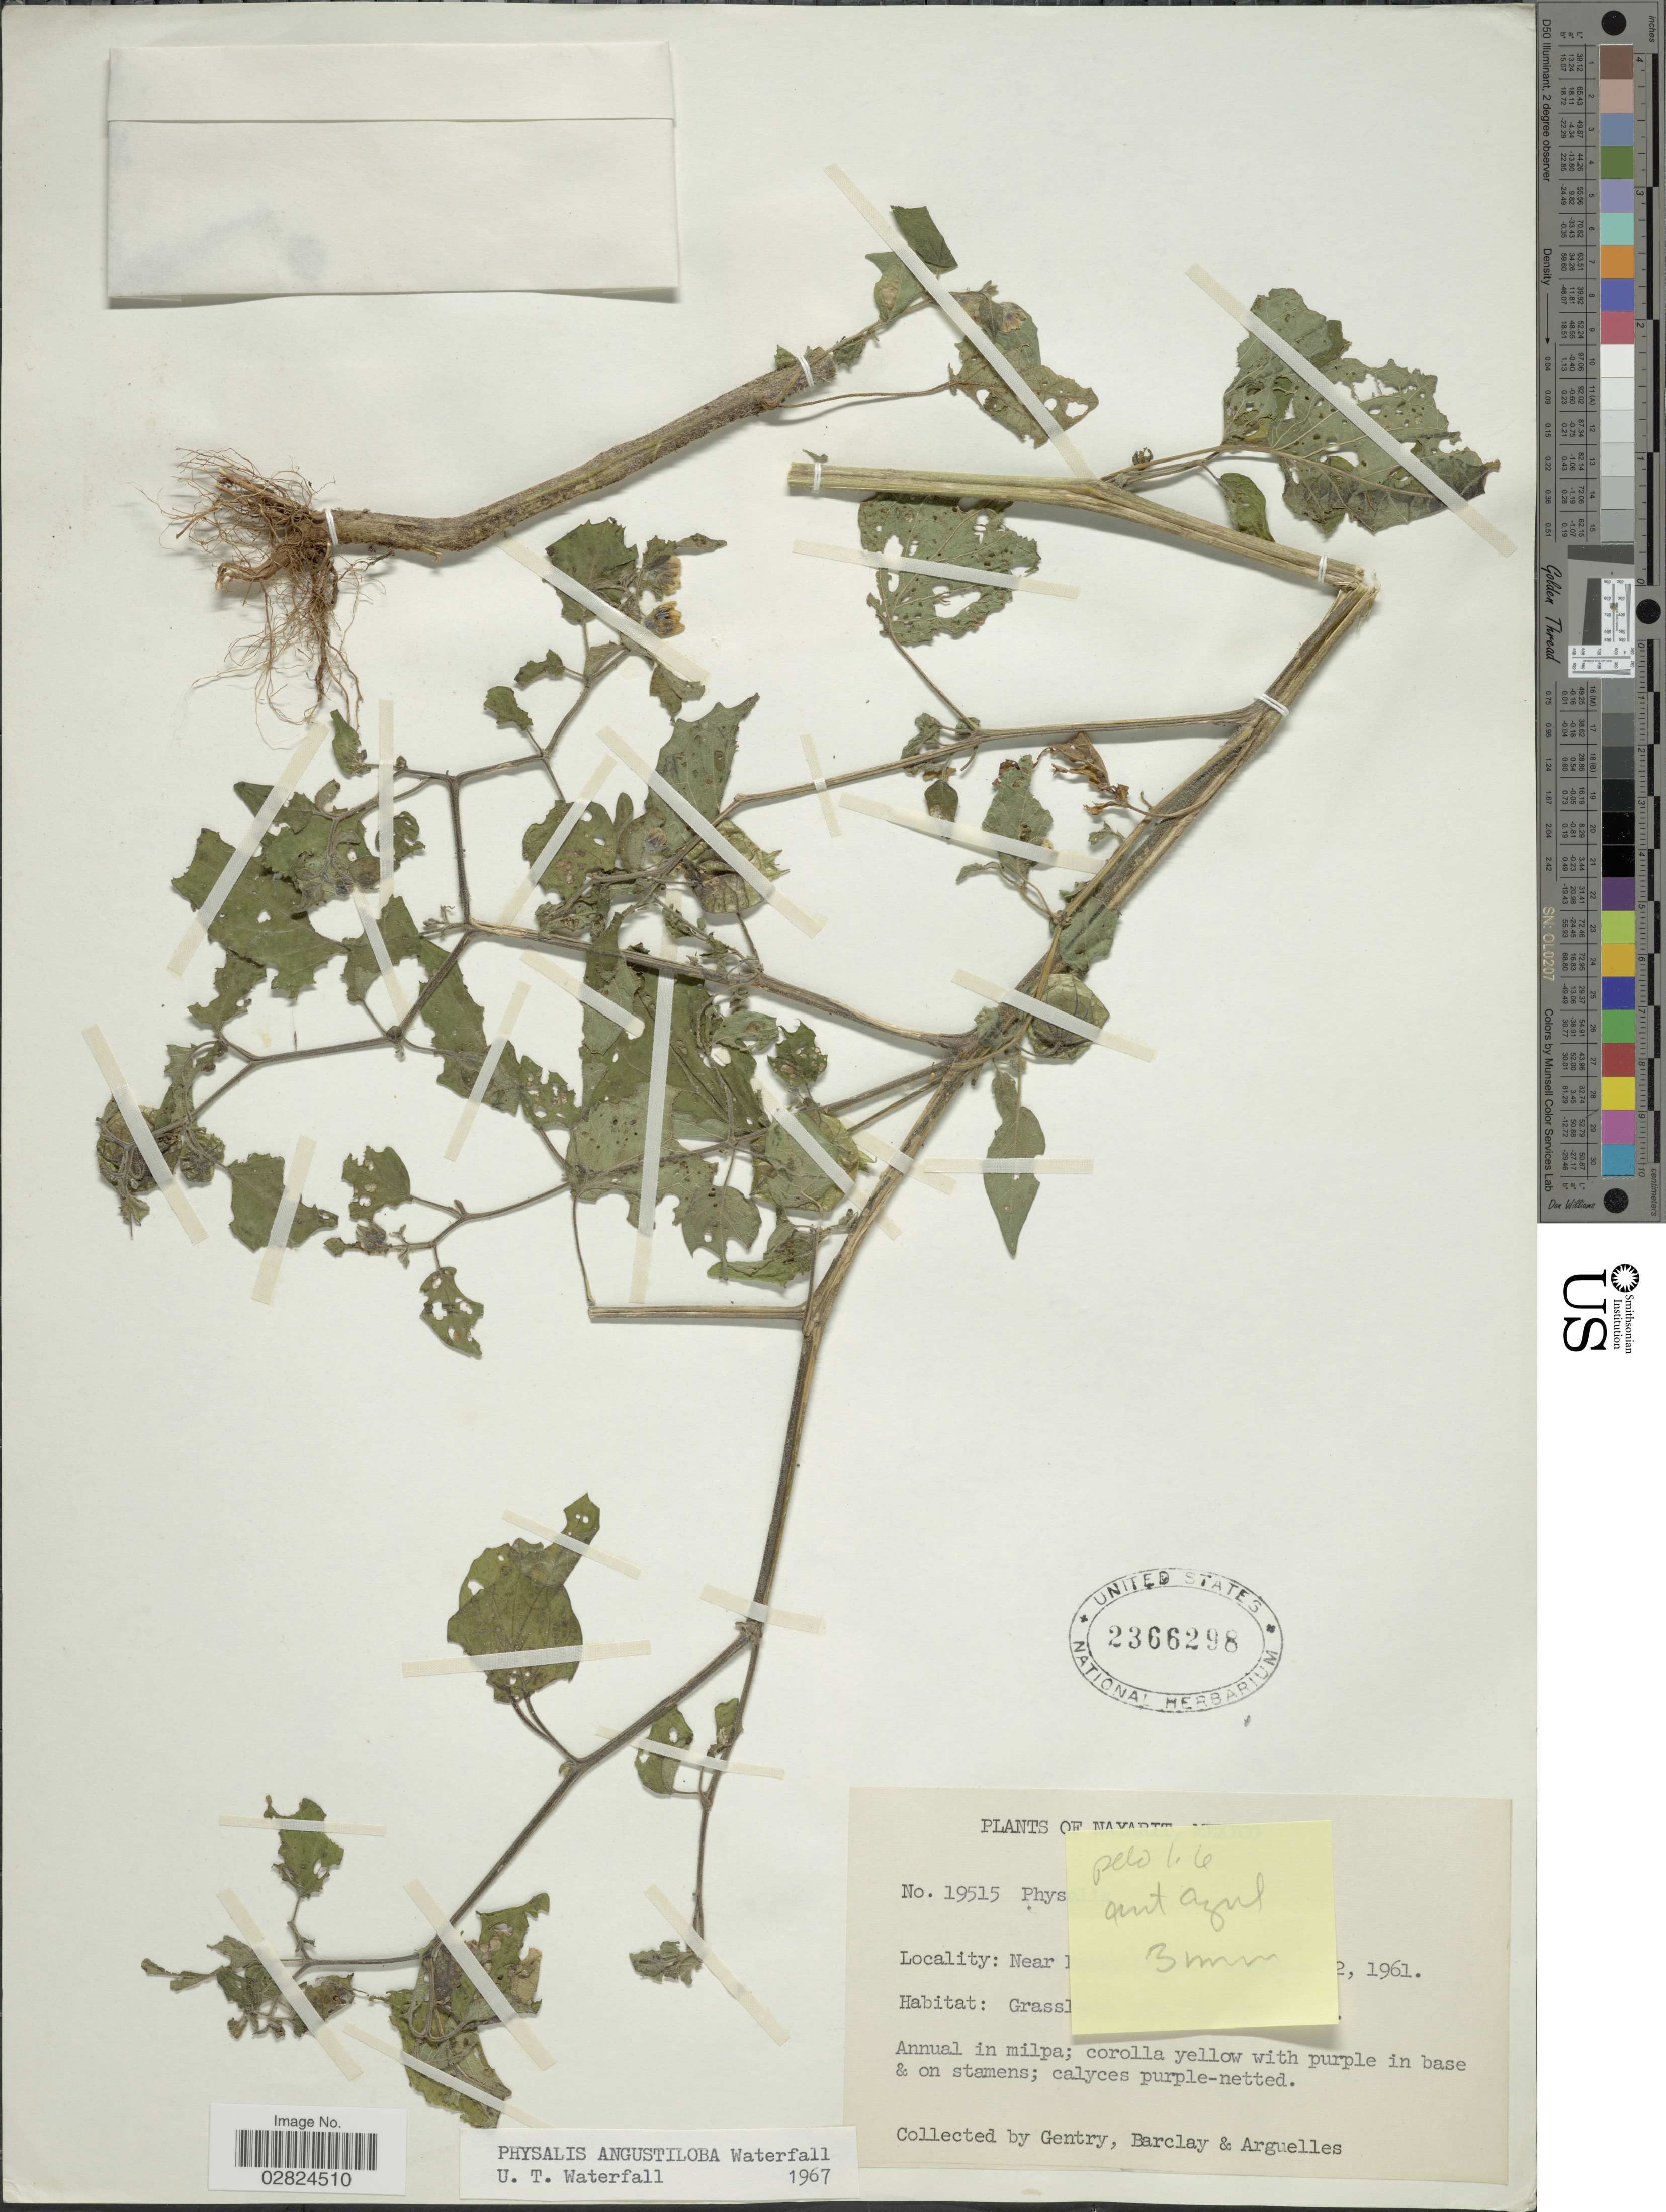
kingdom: Plantae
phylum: Tracheophyta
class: Magnoliopsida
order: Solanales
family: Solanaceae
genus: Physalis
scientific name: Physalis angustiloba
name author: Waterf.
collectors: Gentry, --, -- Barclay & Arguelles, --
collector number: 19515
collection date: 1961-02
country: Mexico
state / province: Nayarit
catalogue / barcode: US 2366298